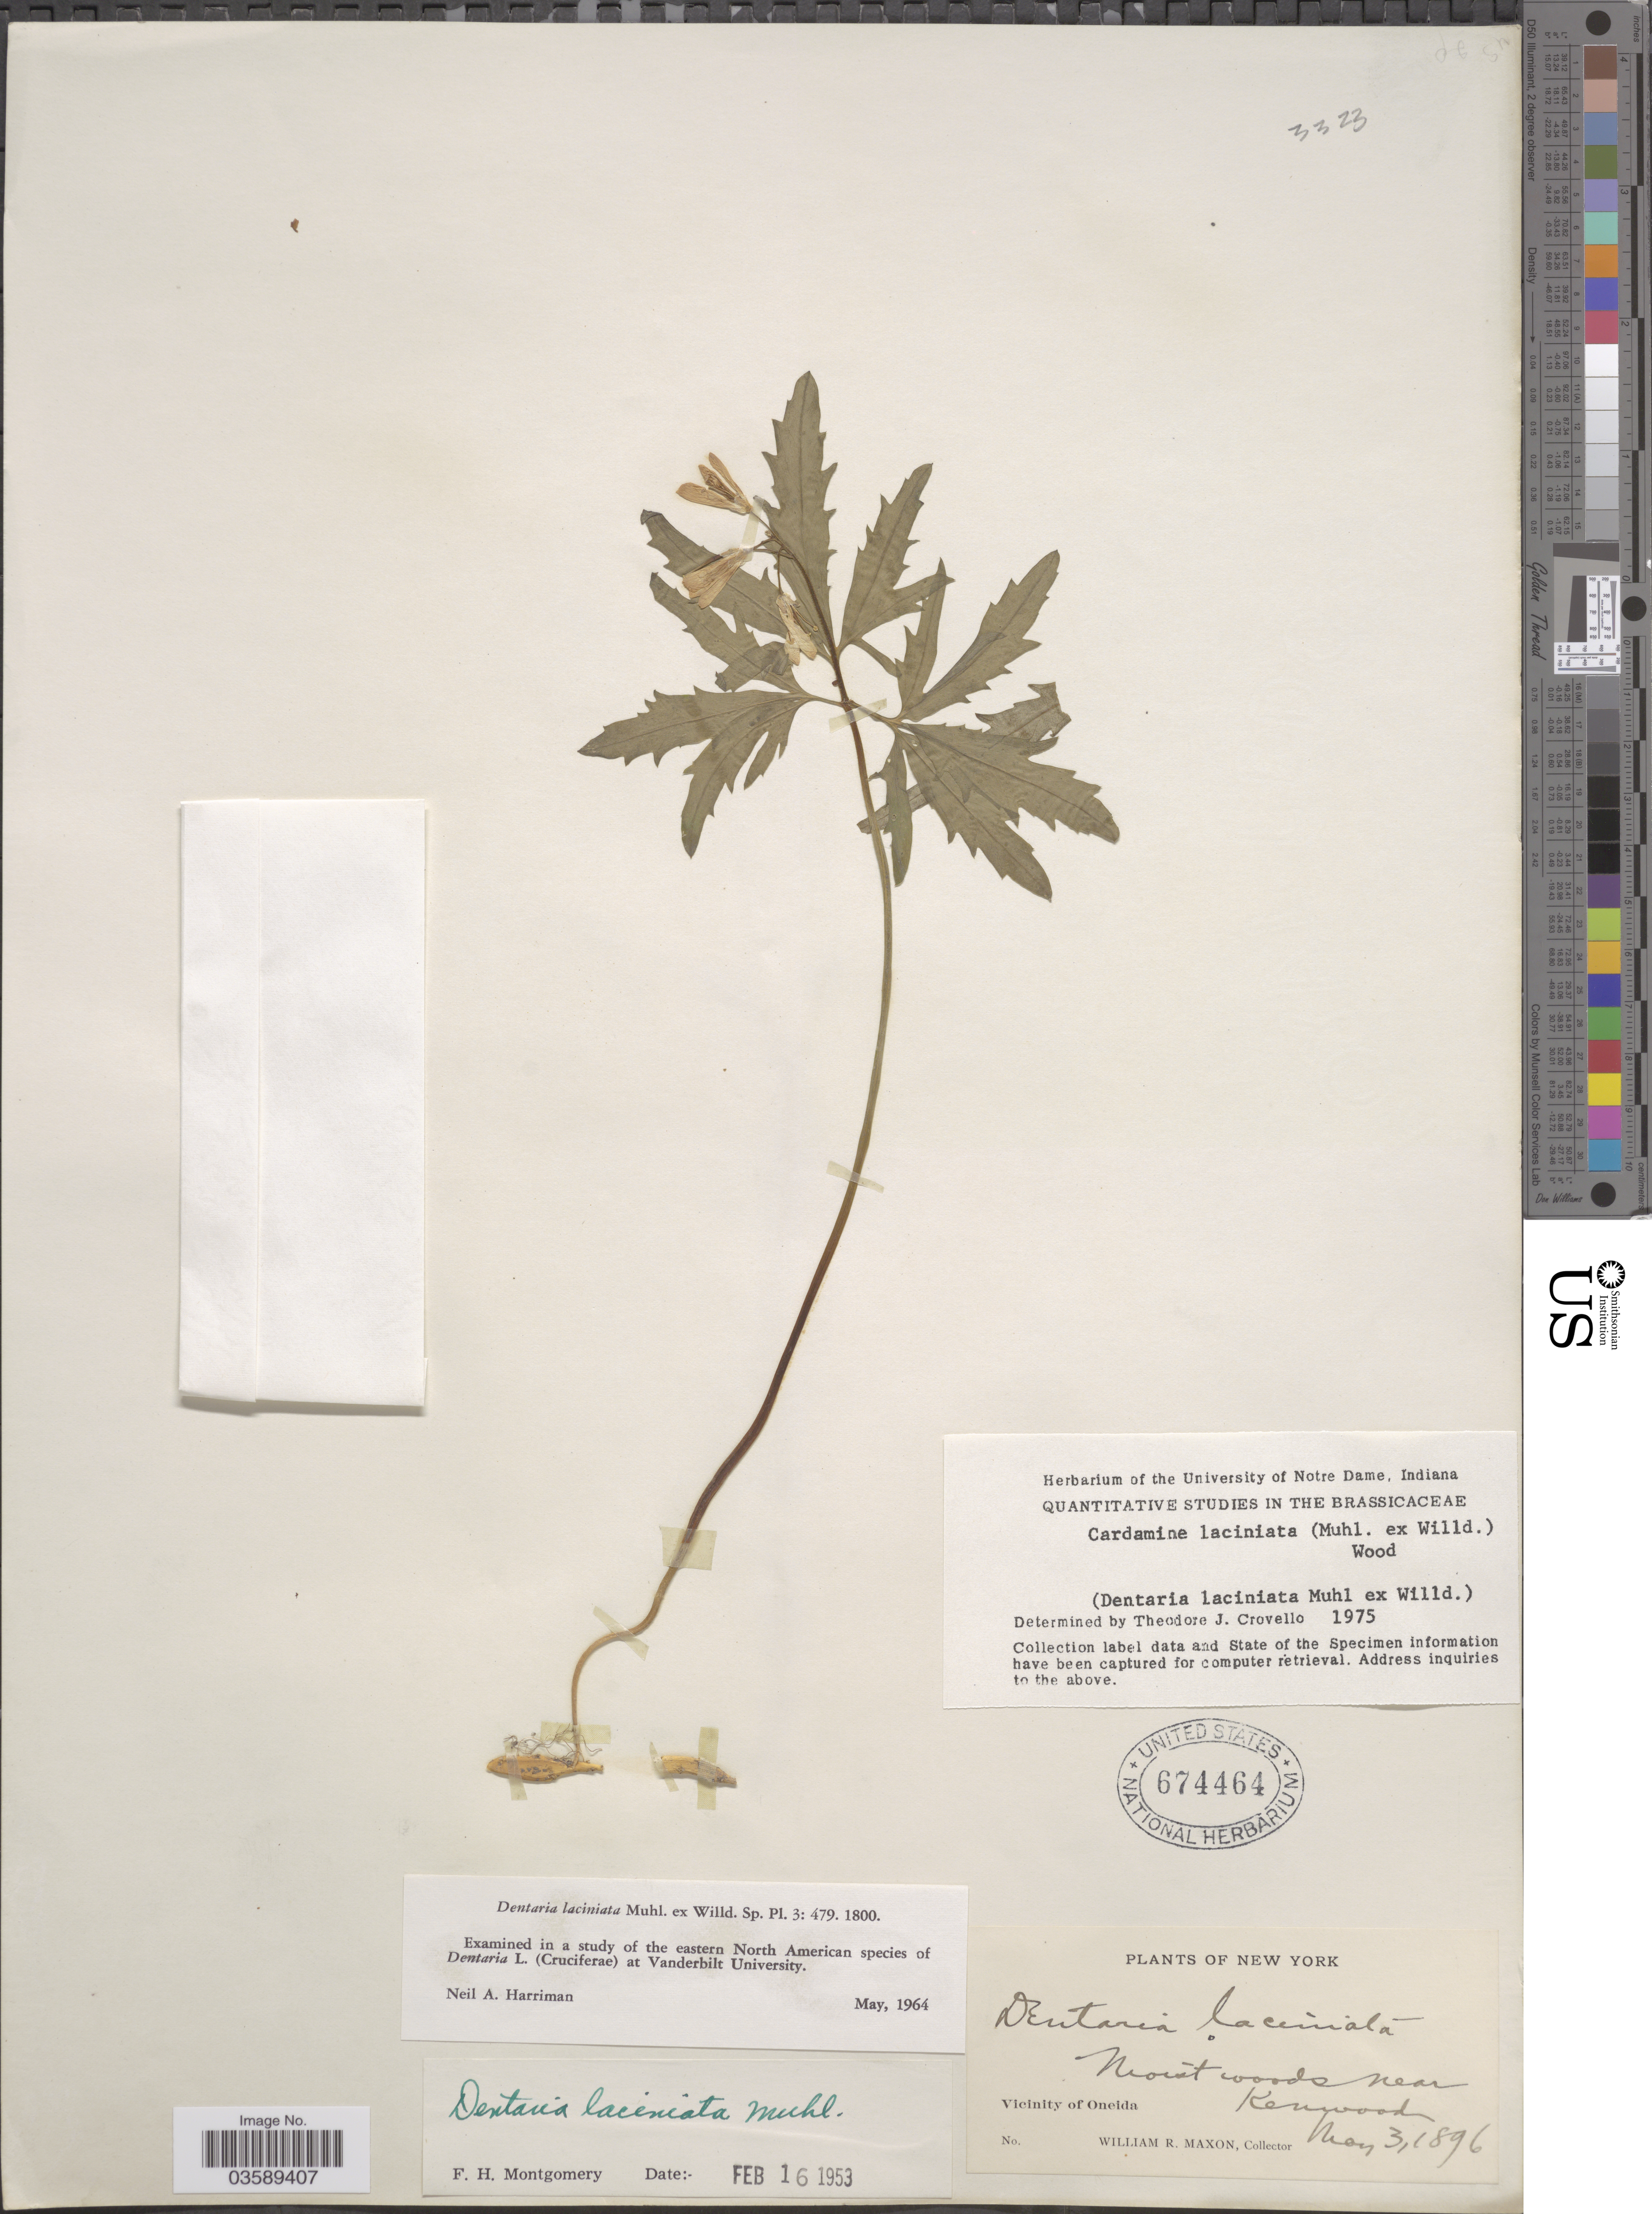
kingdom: Plantae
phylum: Tracheophyta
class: Magnoliopsida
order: Brassicales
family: Brassicaceae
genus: Cardamine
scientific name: Cardamine laciniata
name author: (Hook.) Steud.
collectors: W. R. Maxon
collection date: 1896-05-03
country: United States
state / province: New York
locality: Moist woods near Kenwood. Vicinity of Oneida.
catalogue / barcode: US 674464